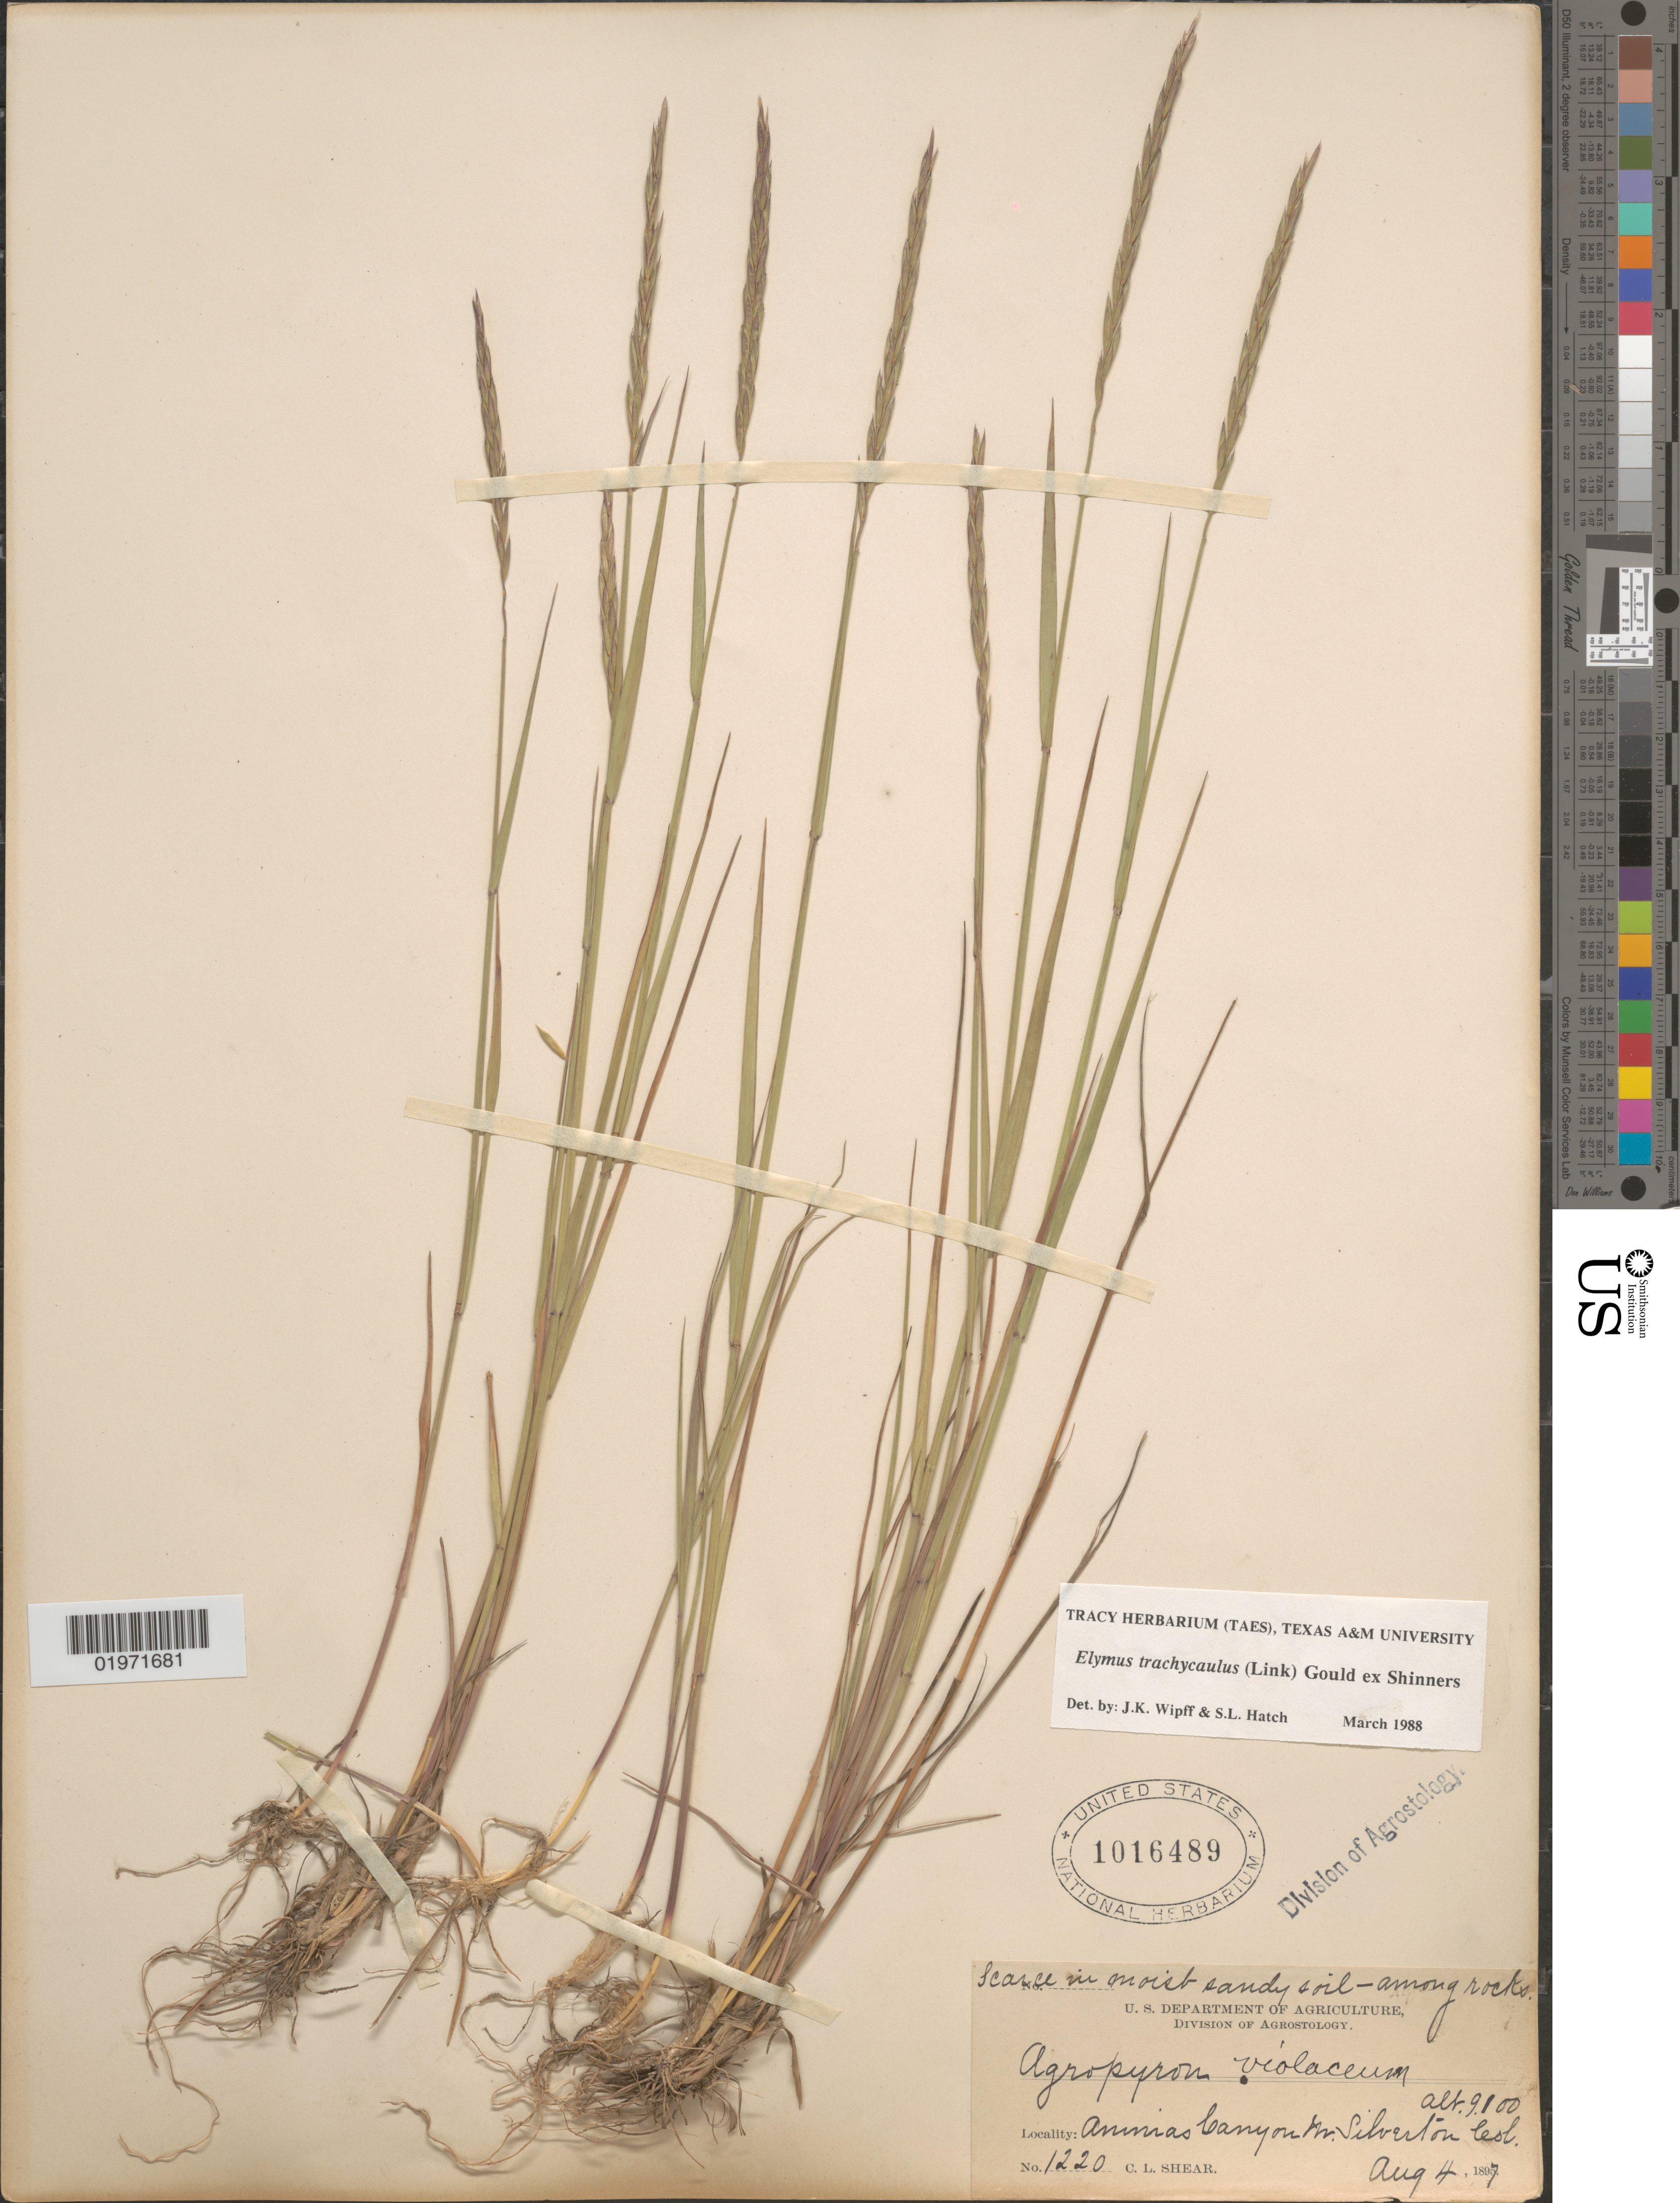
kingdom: Plantae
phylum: Tracheophyta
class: Liliopsida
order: Poales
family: Poaceae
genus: Elymus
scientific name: Elymus trachycaulus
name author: (Link) Gould ex Shinners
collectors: C. L. Shear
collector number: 1220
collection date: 1897-08-04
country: United States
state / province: Colorado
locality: (Las) Animas Canyon W. Silverton.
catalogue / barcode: US 1016489